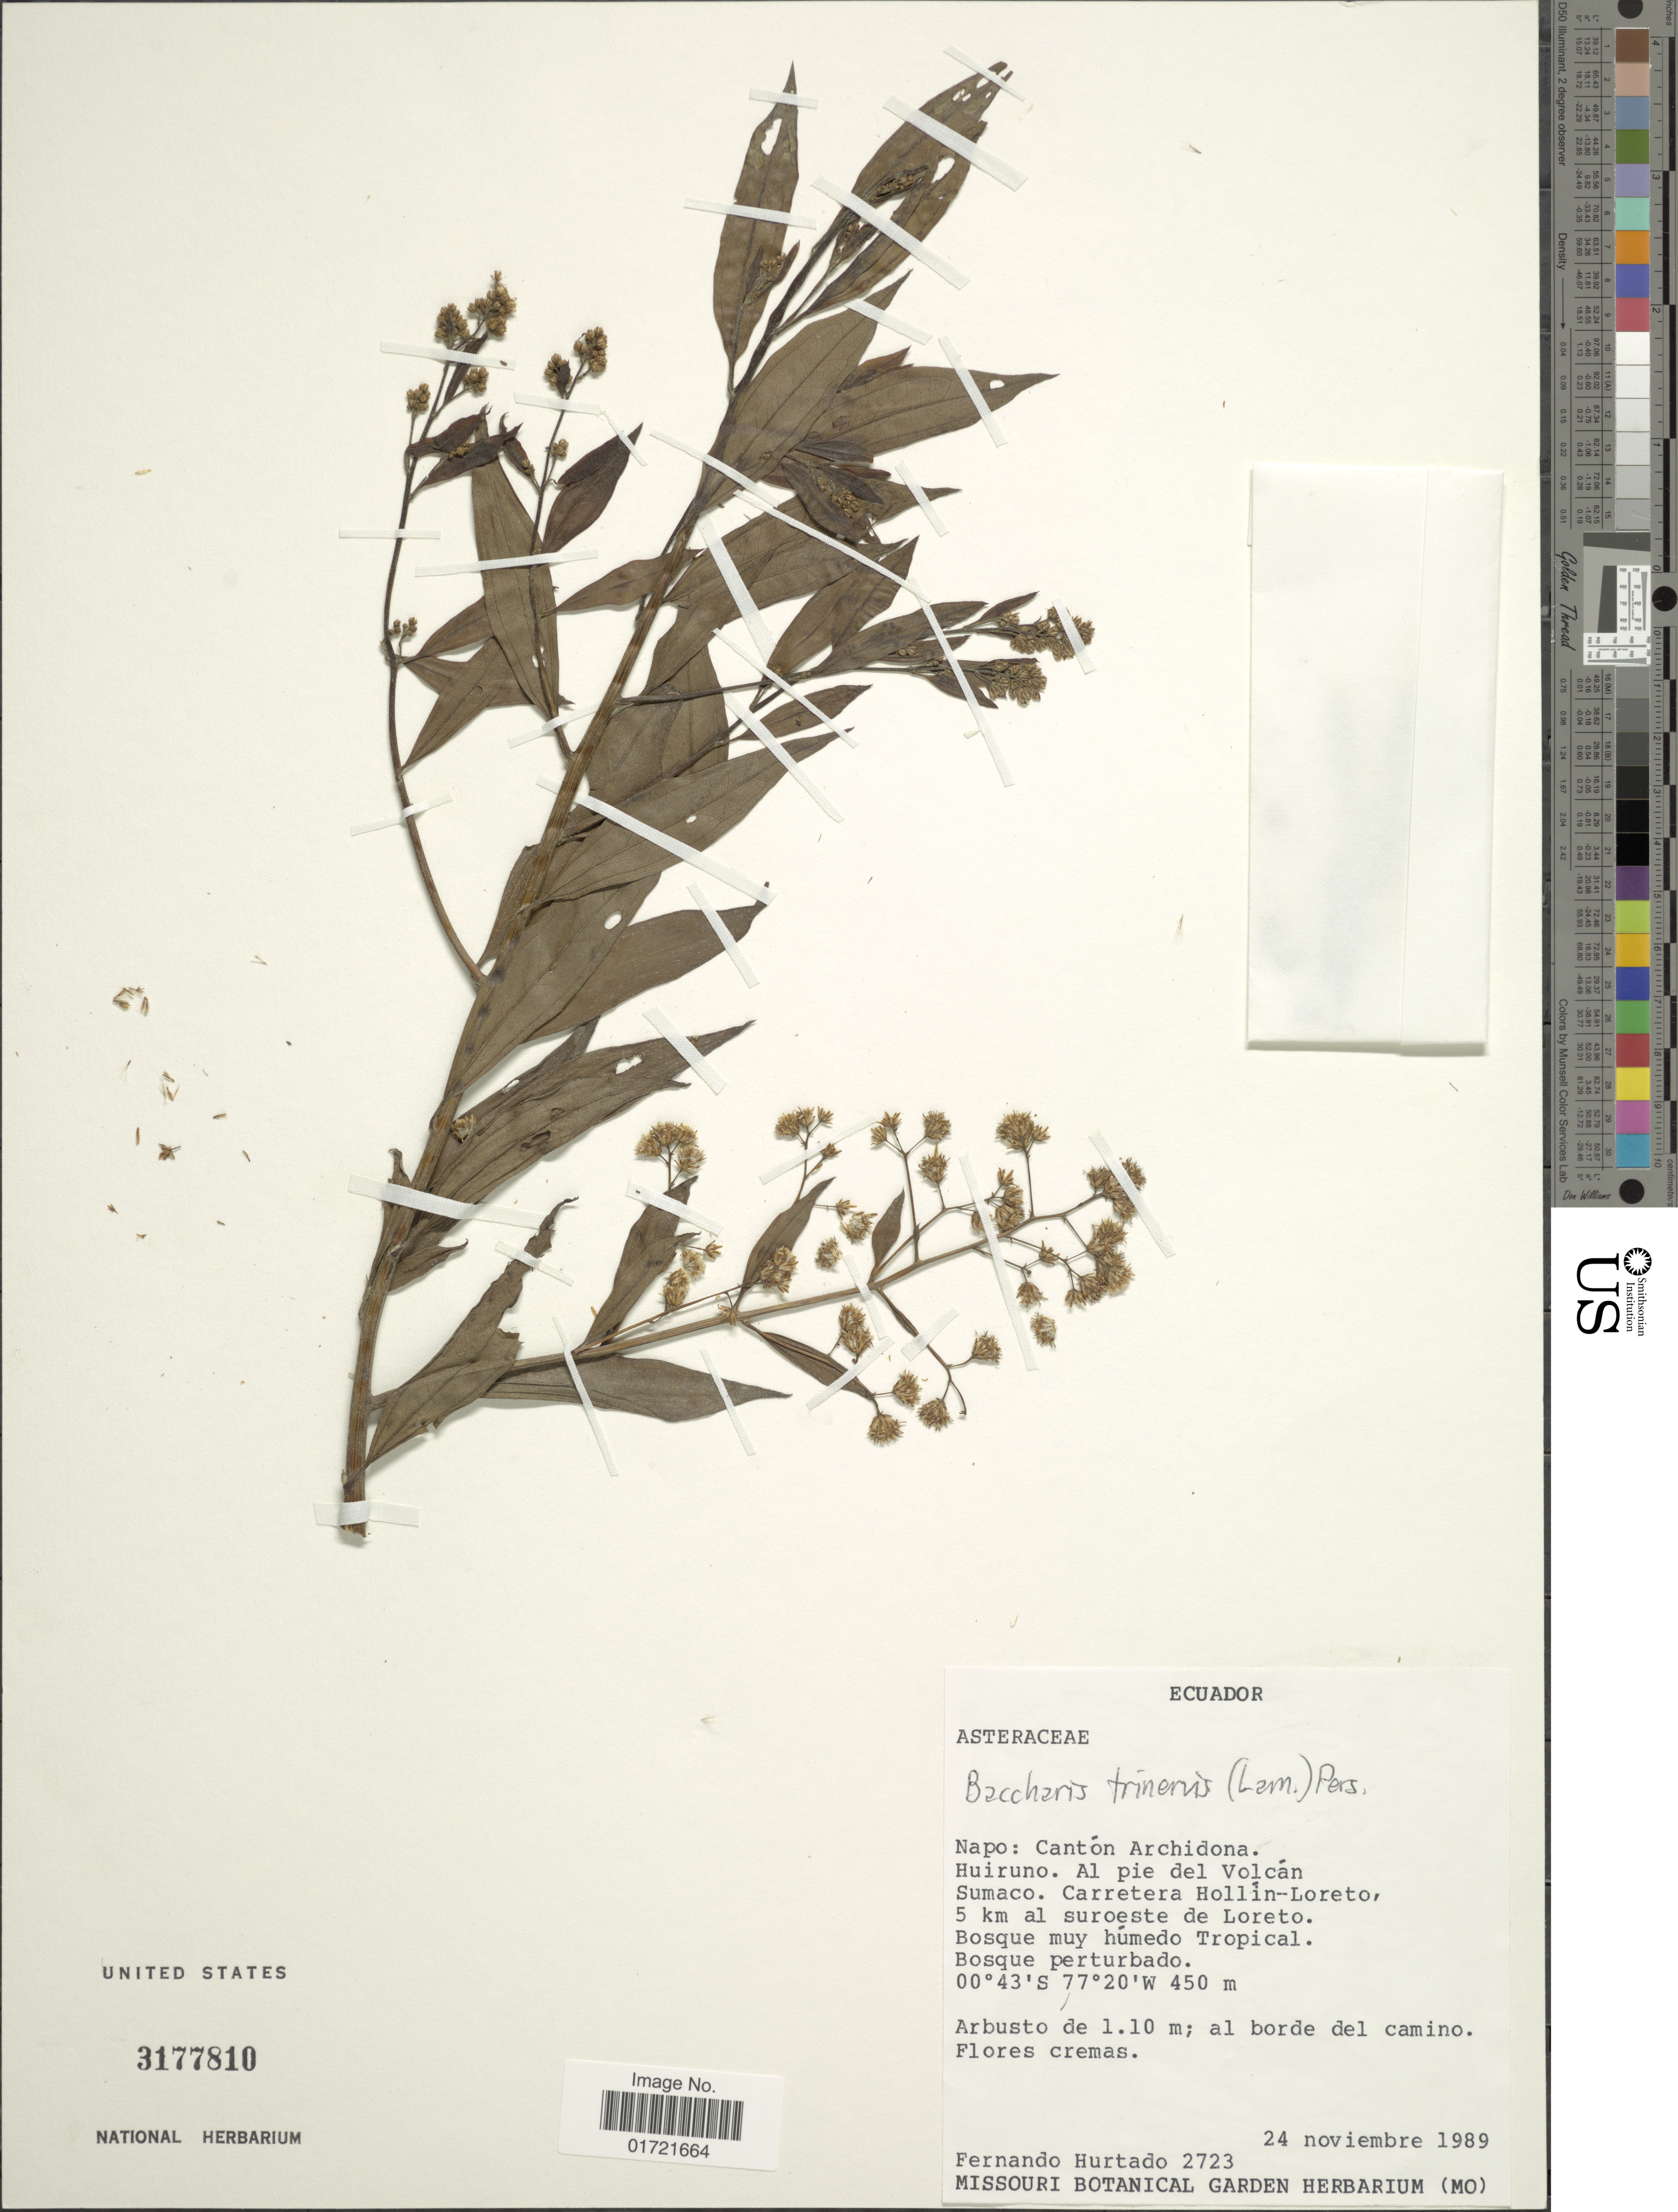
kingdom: Plantae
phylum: Tracheophyta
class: Magnoliopsida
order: Asterales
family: Asteraceae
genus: Baccharis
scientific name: Baccharis trinervis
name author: (Lam.) Pers.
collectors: F. Hurtado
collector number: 2723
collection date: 1989-11-24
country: Ecuador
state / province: Napo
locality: Napo: Canton Archidon, Huiruno, Al pie del Volcan Sumaco, Carretera Hollin-Loreto, 5 km al suroeste de Loreto, Bosque muy humedo Tropical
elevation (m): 450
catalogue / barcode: US 3177810